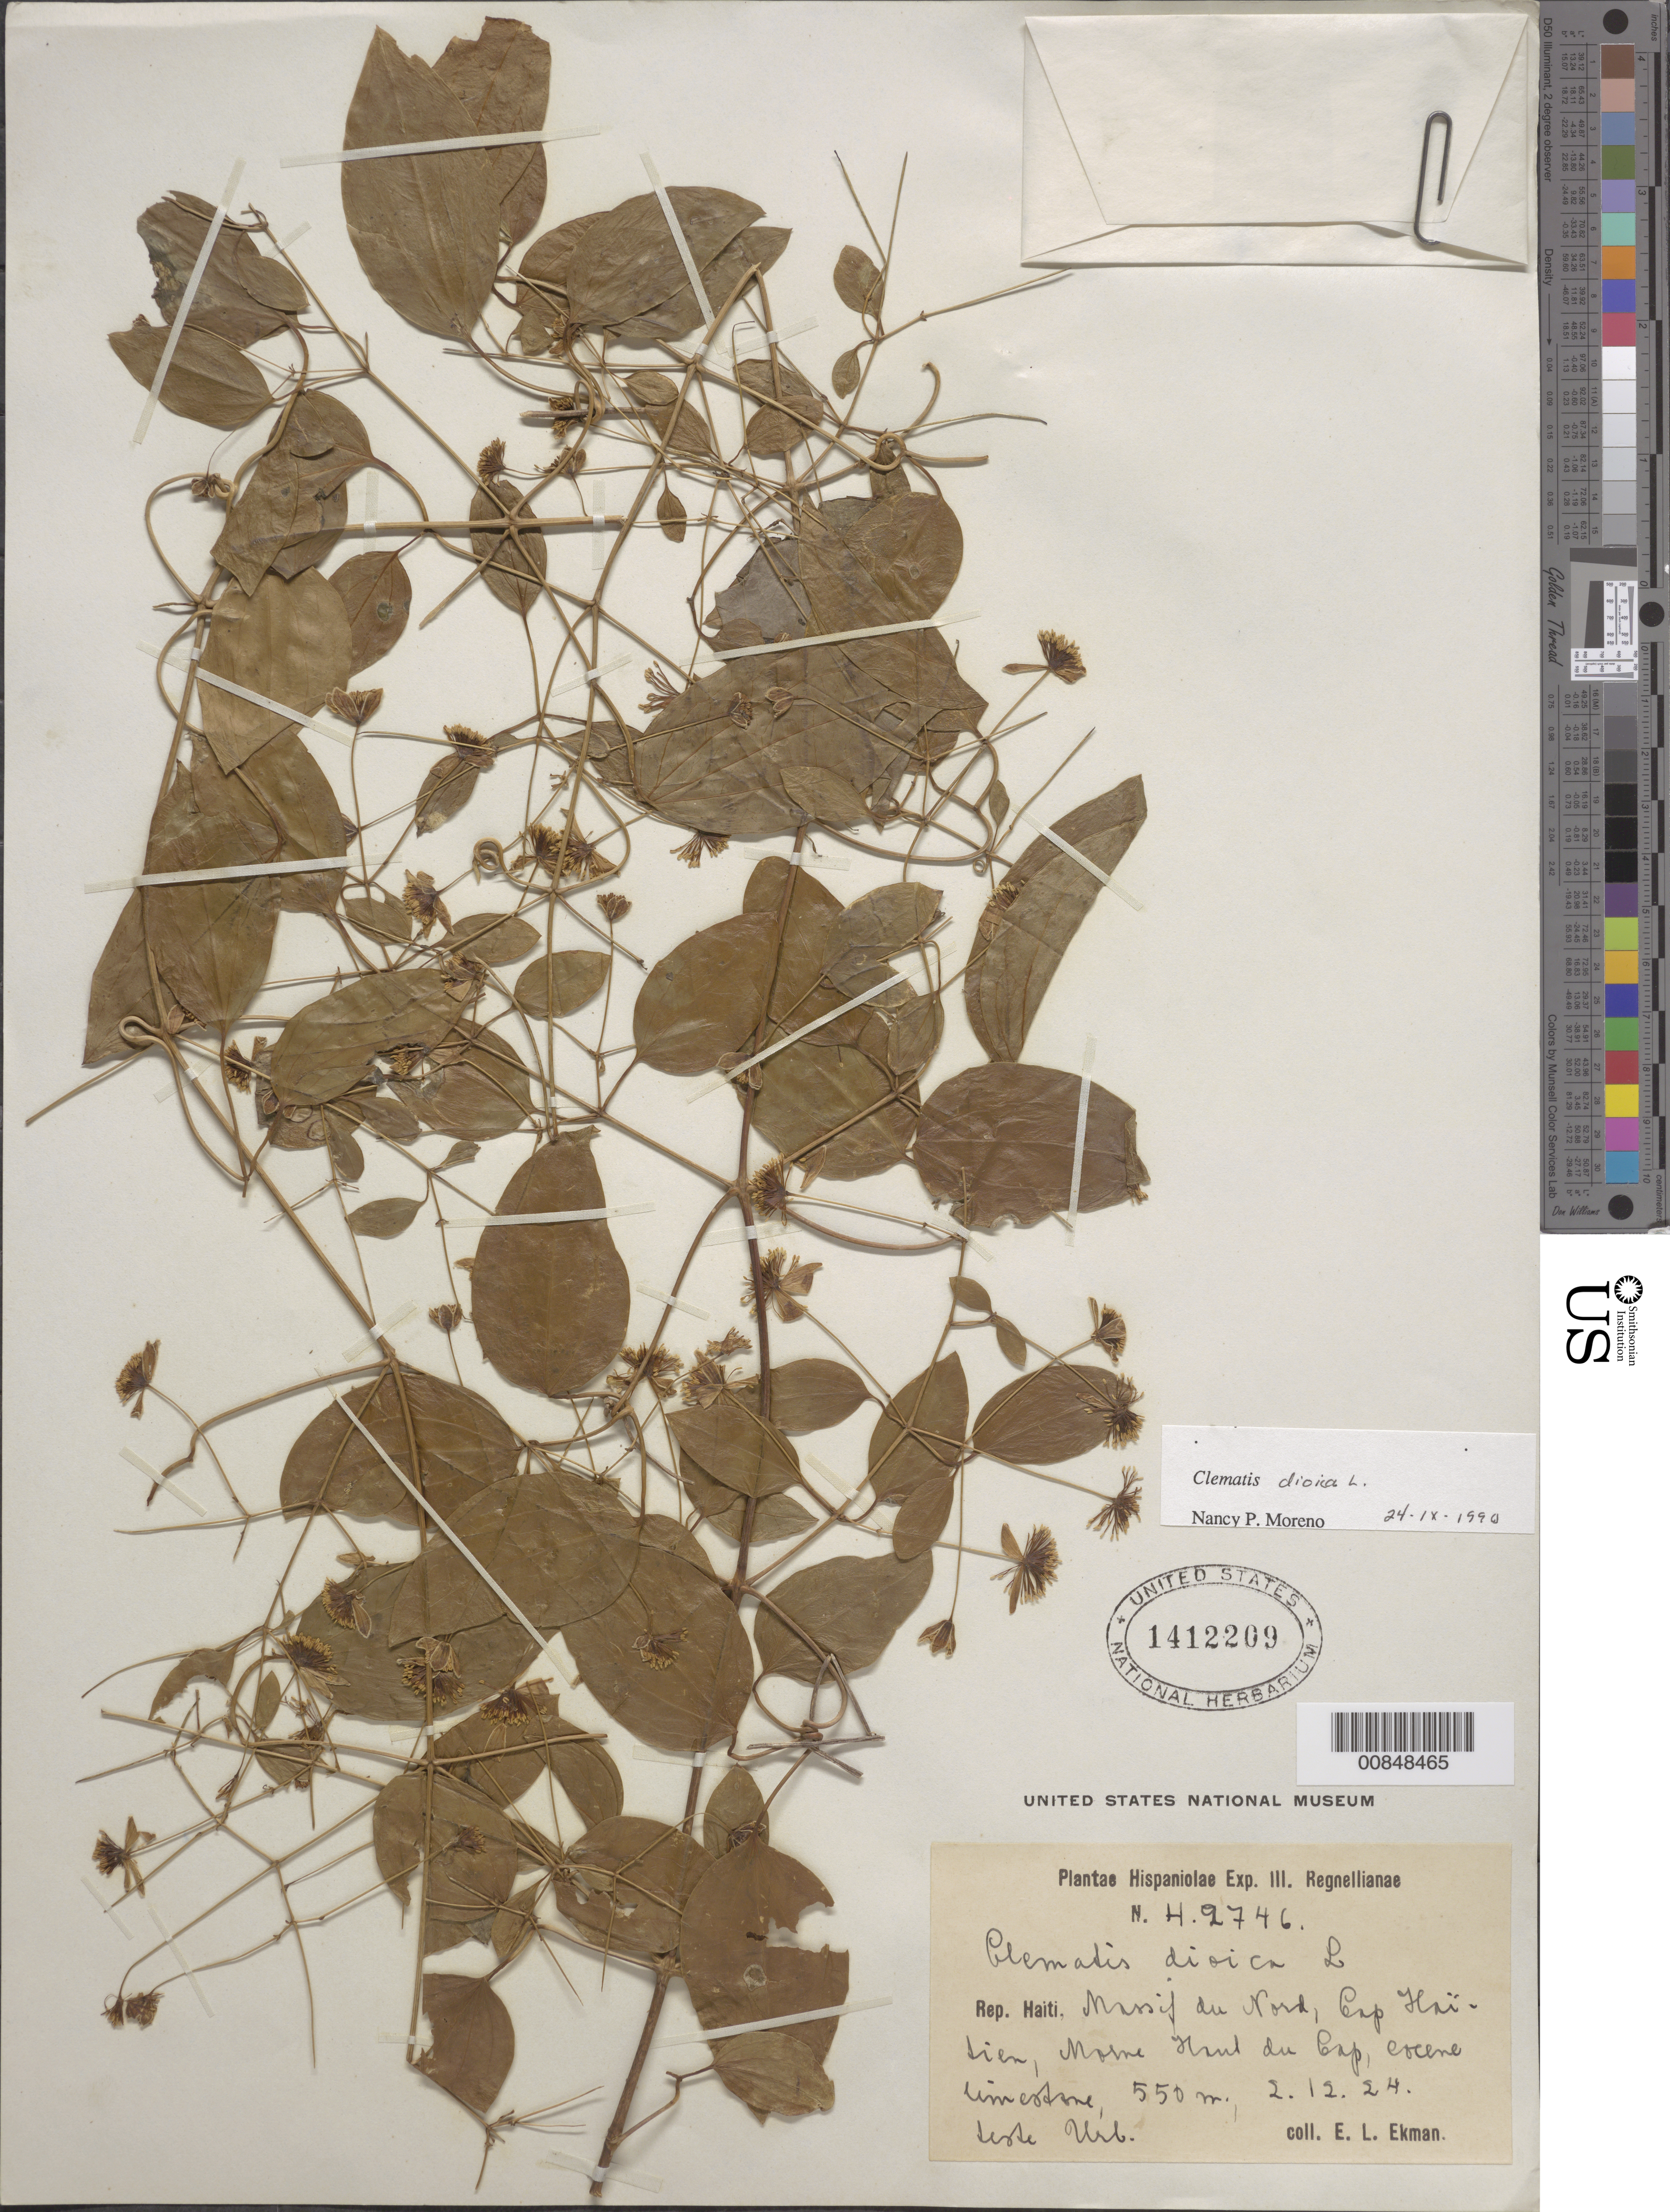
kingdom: Plantae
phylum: Tracheophyta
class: Magnoliopsida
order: Ranunculales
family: Ranunculaceae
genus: Clematis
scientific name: Clematis dioica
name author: L.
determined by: Moreno, N. P.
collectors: E. L. Ekman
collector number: H 2746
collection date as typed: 02 Dec 1924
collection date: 1924-12-02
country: Haiti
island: Hispaniola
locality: Massif du Nord, Cap Haïtien, Morne Haut du Cap.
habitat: Eocene limestone.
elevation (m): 550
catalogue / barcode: US 1412209